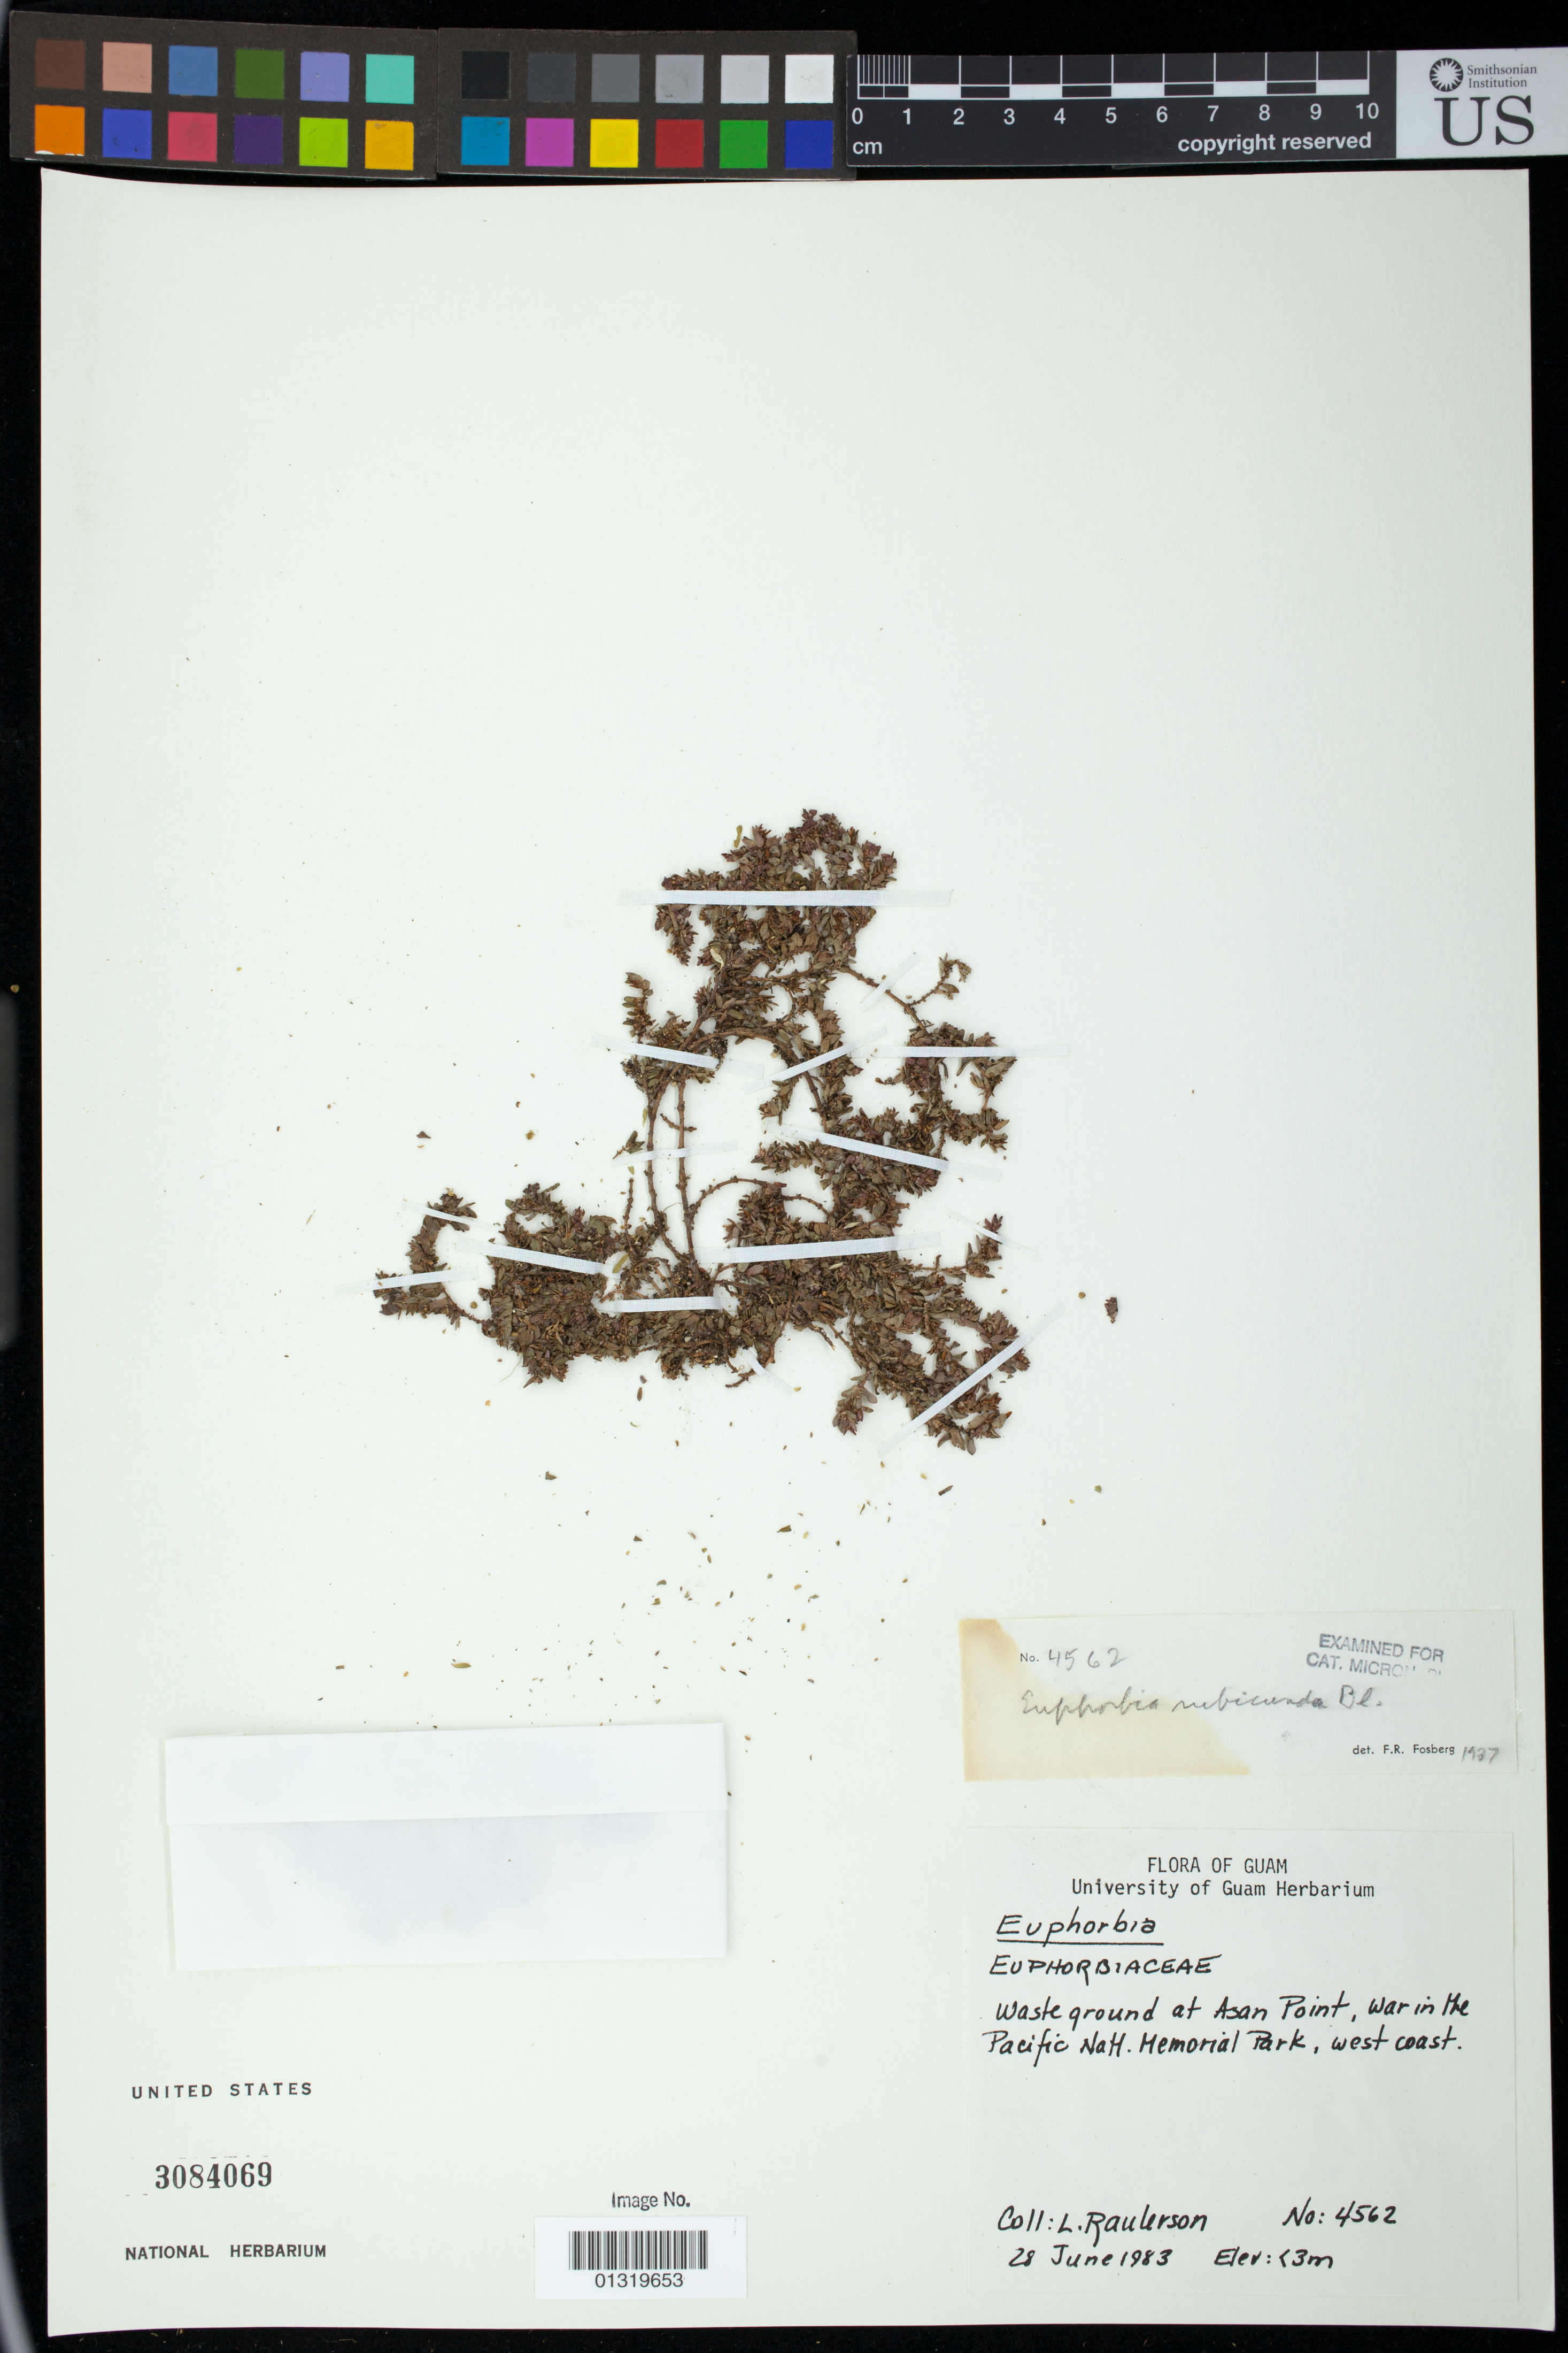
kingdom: Plantae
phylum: Tracheophyta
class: Magnoliopsida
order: Malpighiales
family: Euphorbiaceae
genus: Euphorbia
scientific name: Euphorbia thymifolia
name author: L.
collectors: L. Raulerson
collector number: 4562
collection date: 1983-06-28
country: Guam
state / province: Asan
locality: Asan Point, war in the Pacific Natl. Memorial Park, west coast.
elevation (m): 0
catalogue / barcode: US 3084069